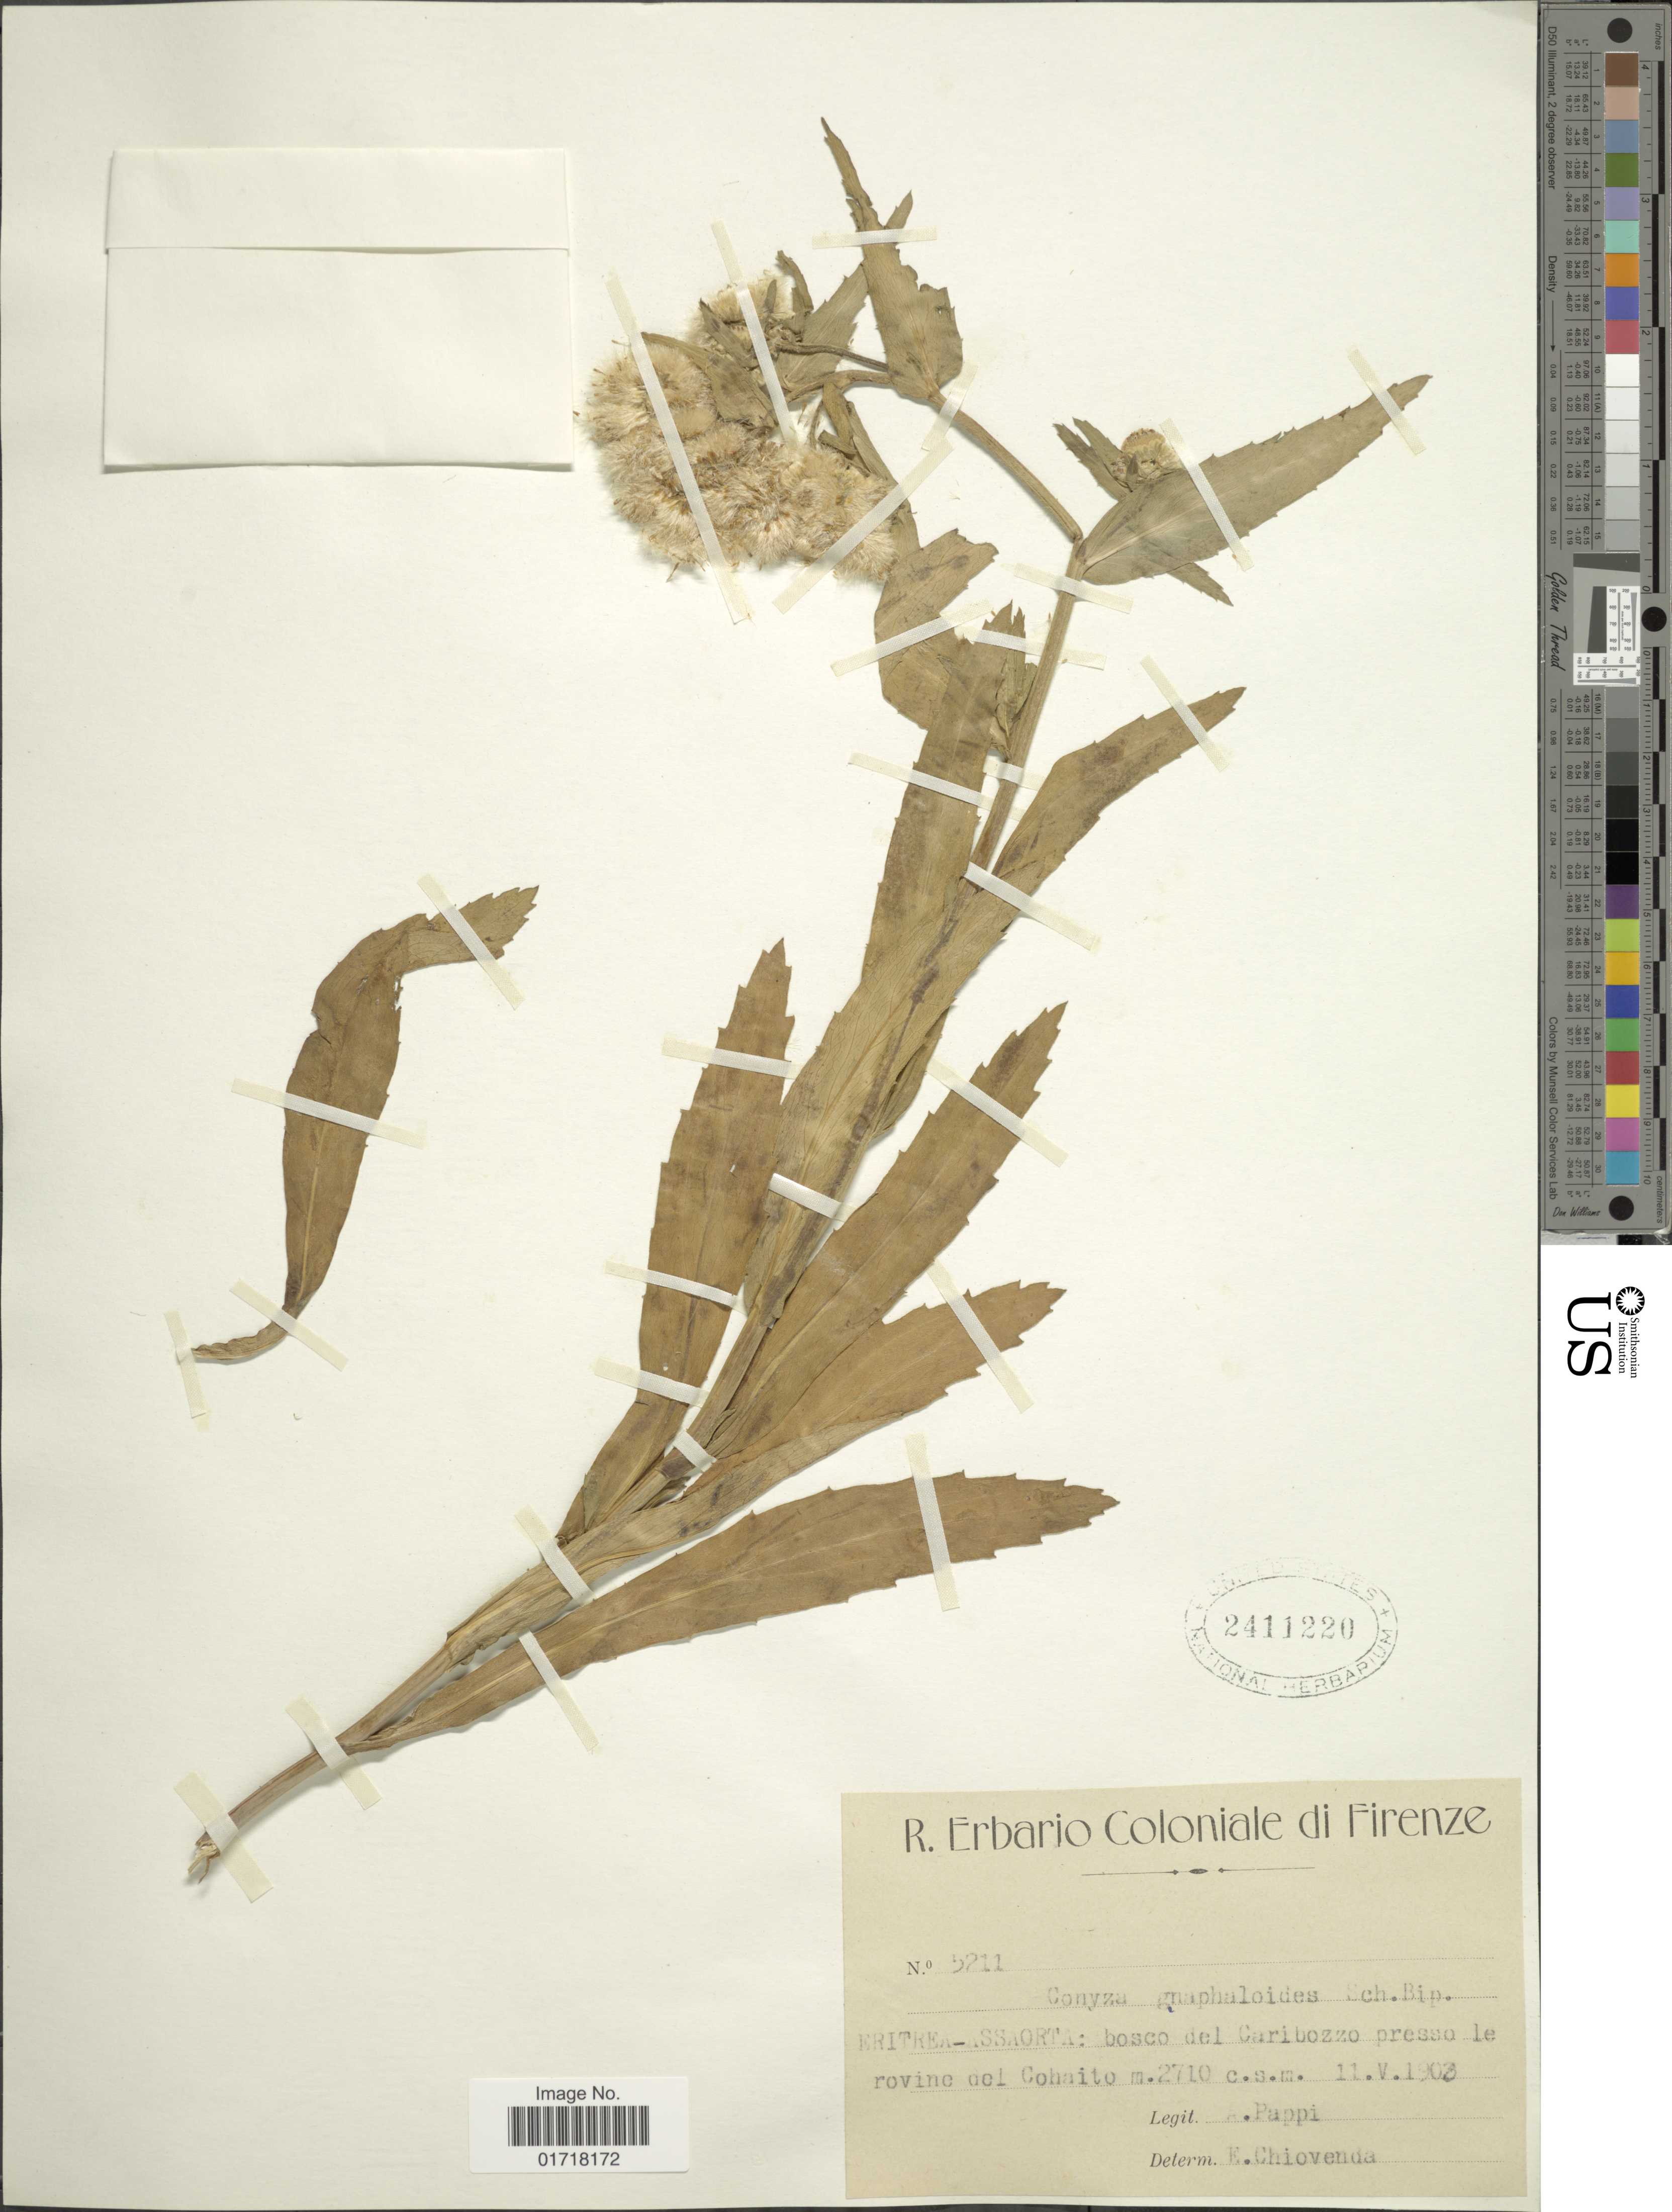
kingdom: Plantae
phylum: Tracheophyta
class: Magnoliopsida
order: Asterales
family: Asteraceae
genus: Conyza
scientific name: Conyza gnaphalioides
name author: Kunth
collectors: A. Pappi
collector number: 5211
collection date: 1903-05-11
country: Eritrea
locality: Eritrea-Assaorta: bosco del Caribozzo presso le Province del Cohaito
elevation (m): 2710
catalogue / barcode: US 2411220